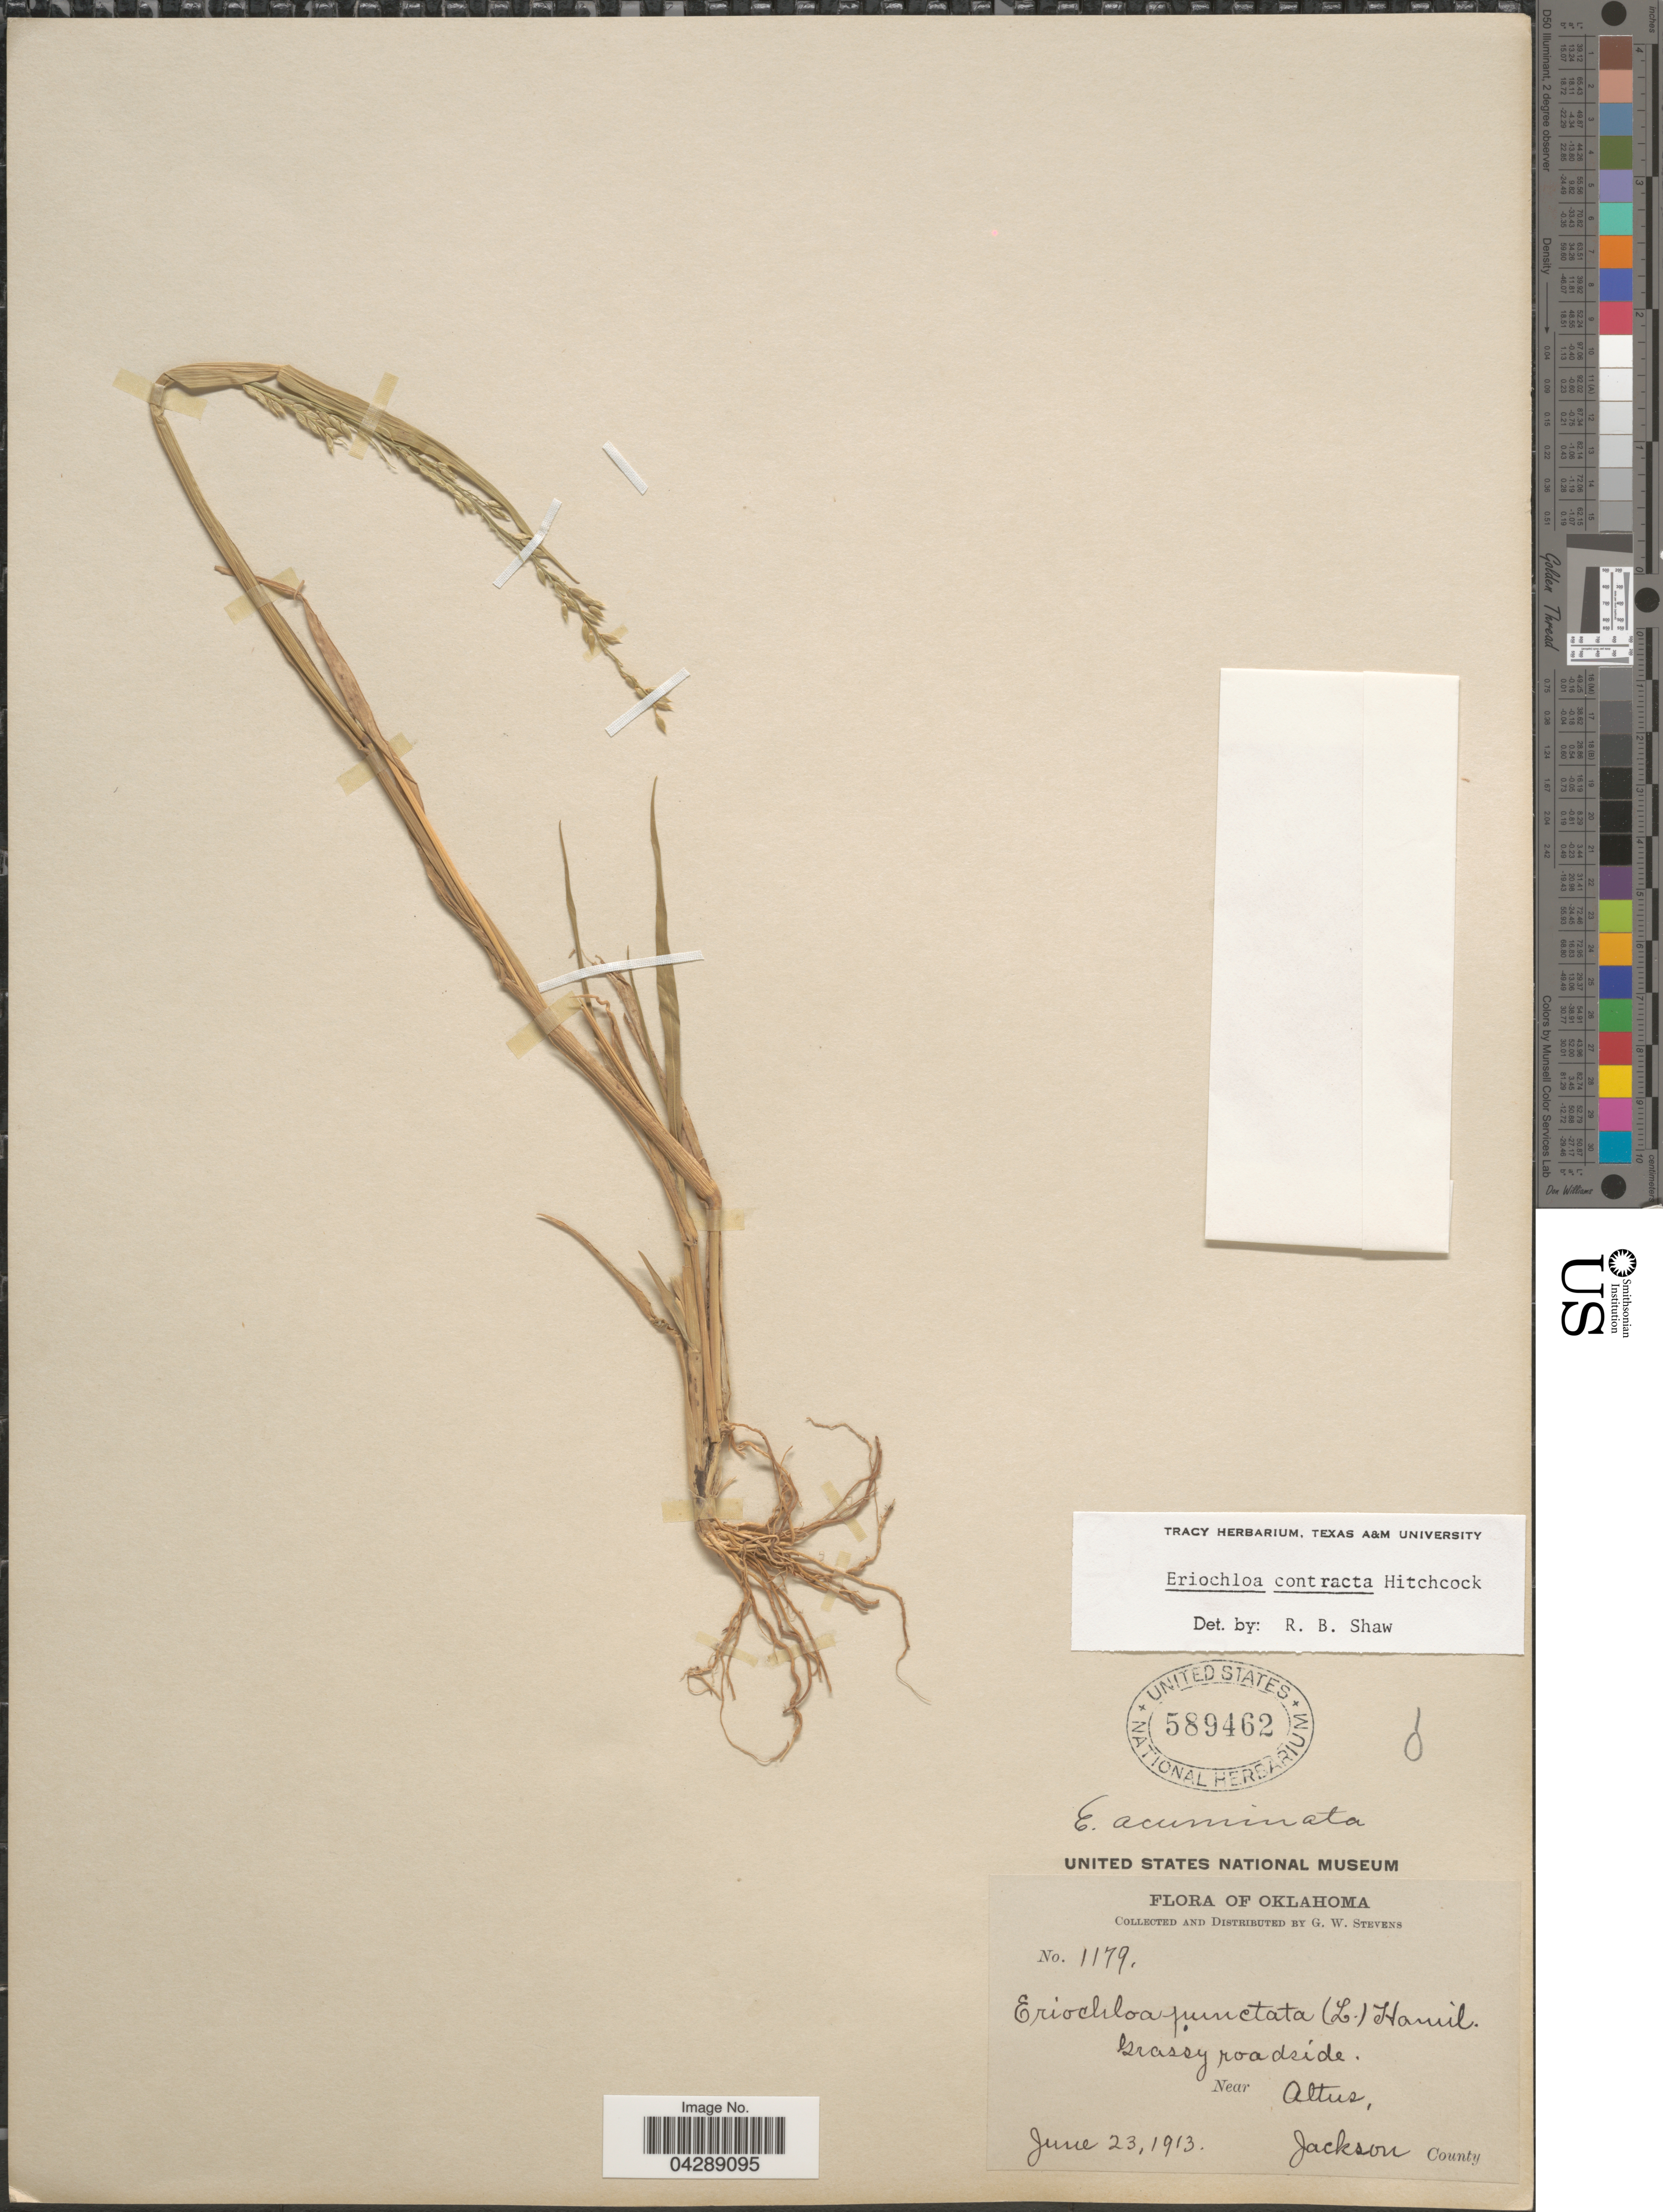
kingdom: Plantae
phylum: Tracheophyta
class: Liliopsida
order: Poales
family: Poaceae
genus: Eriochloa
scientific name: Eriochloa contracta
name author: Hitchc.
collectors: G. W. Stevens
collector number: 1179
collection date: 1913-06-23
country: United States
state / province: Oklahoma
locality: Near Altus, Jackson County.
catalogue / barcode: US 589462